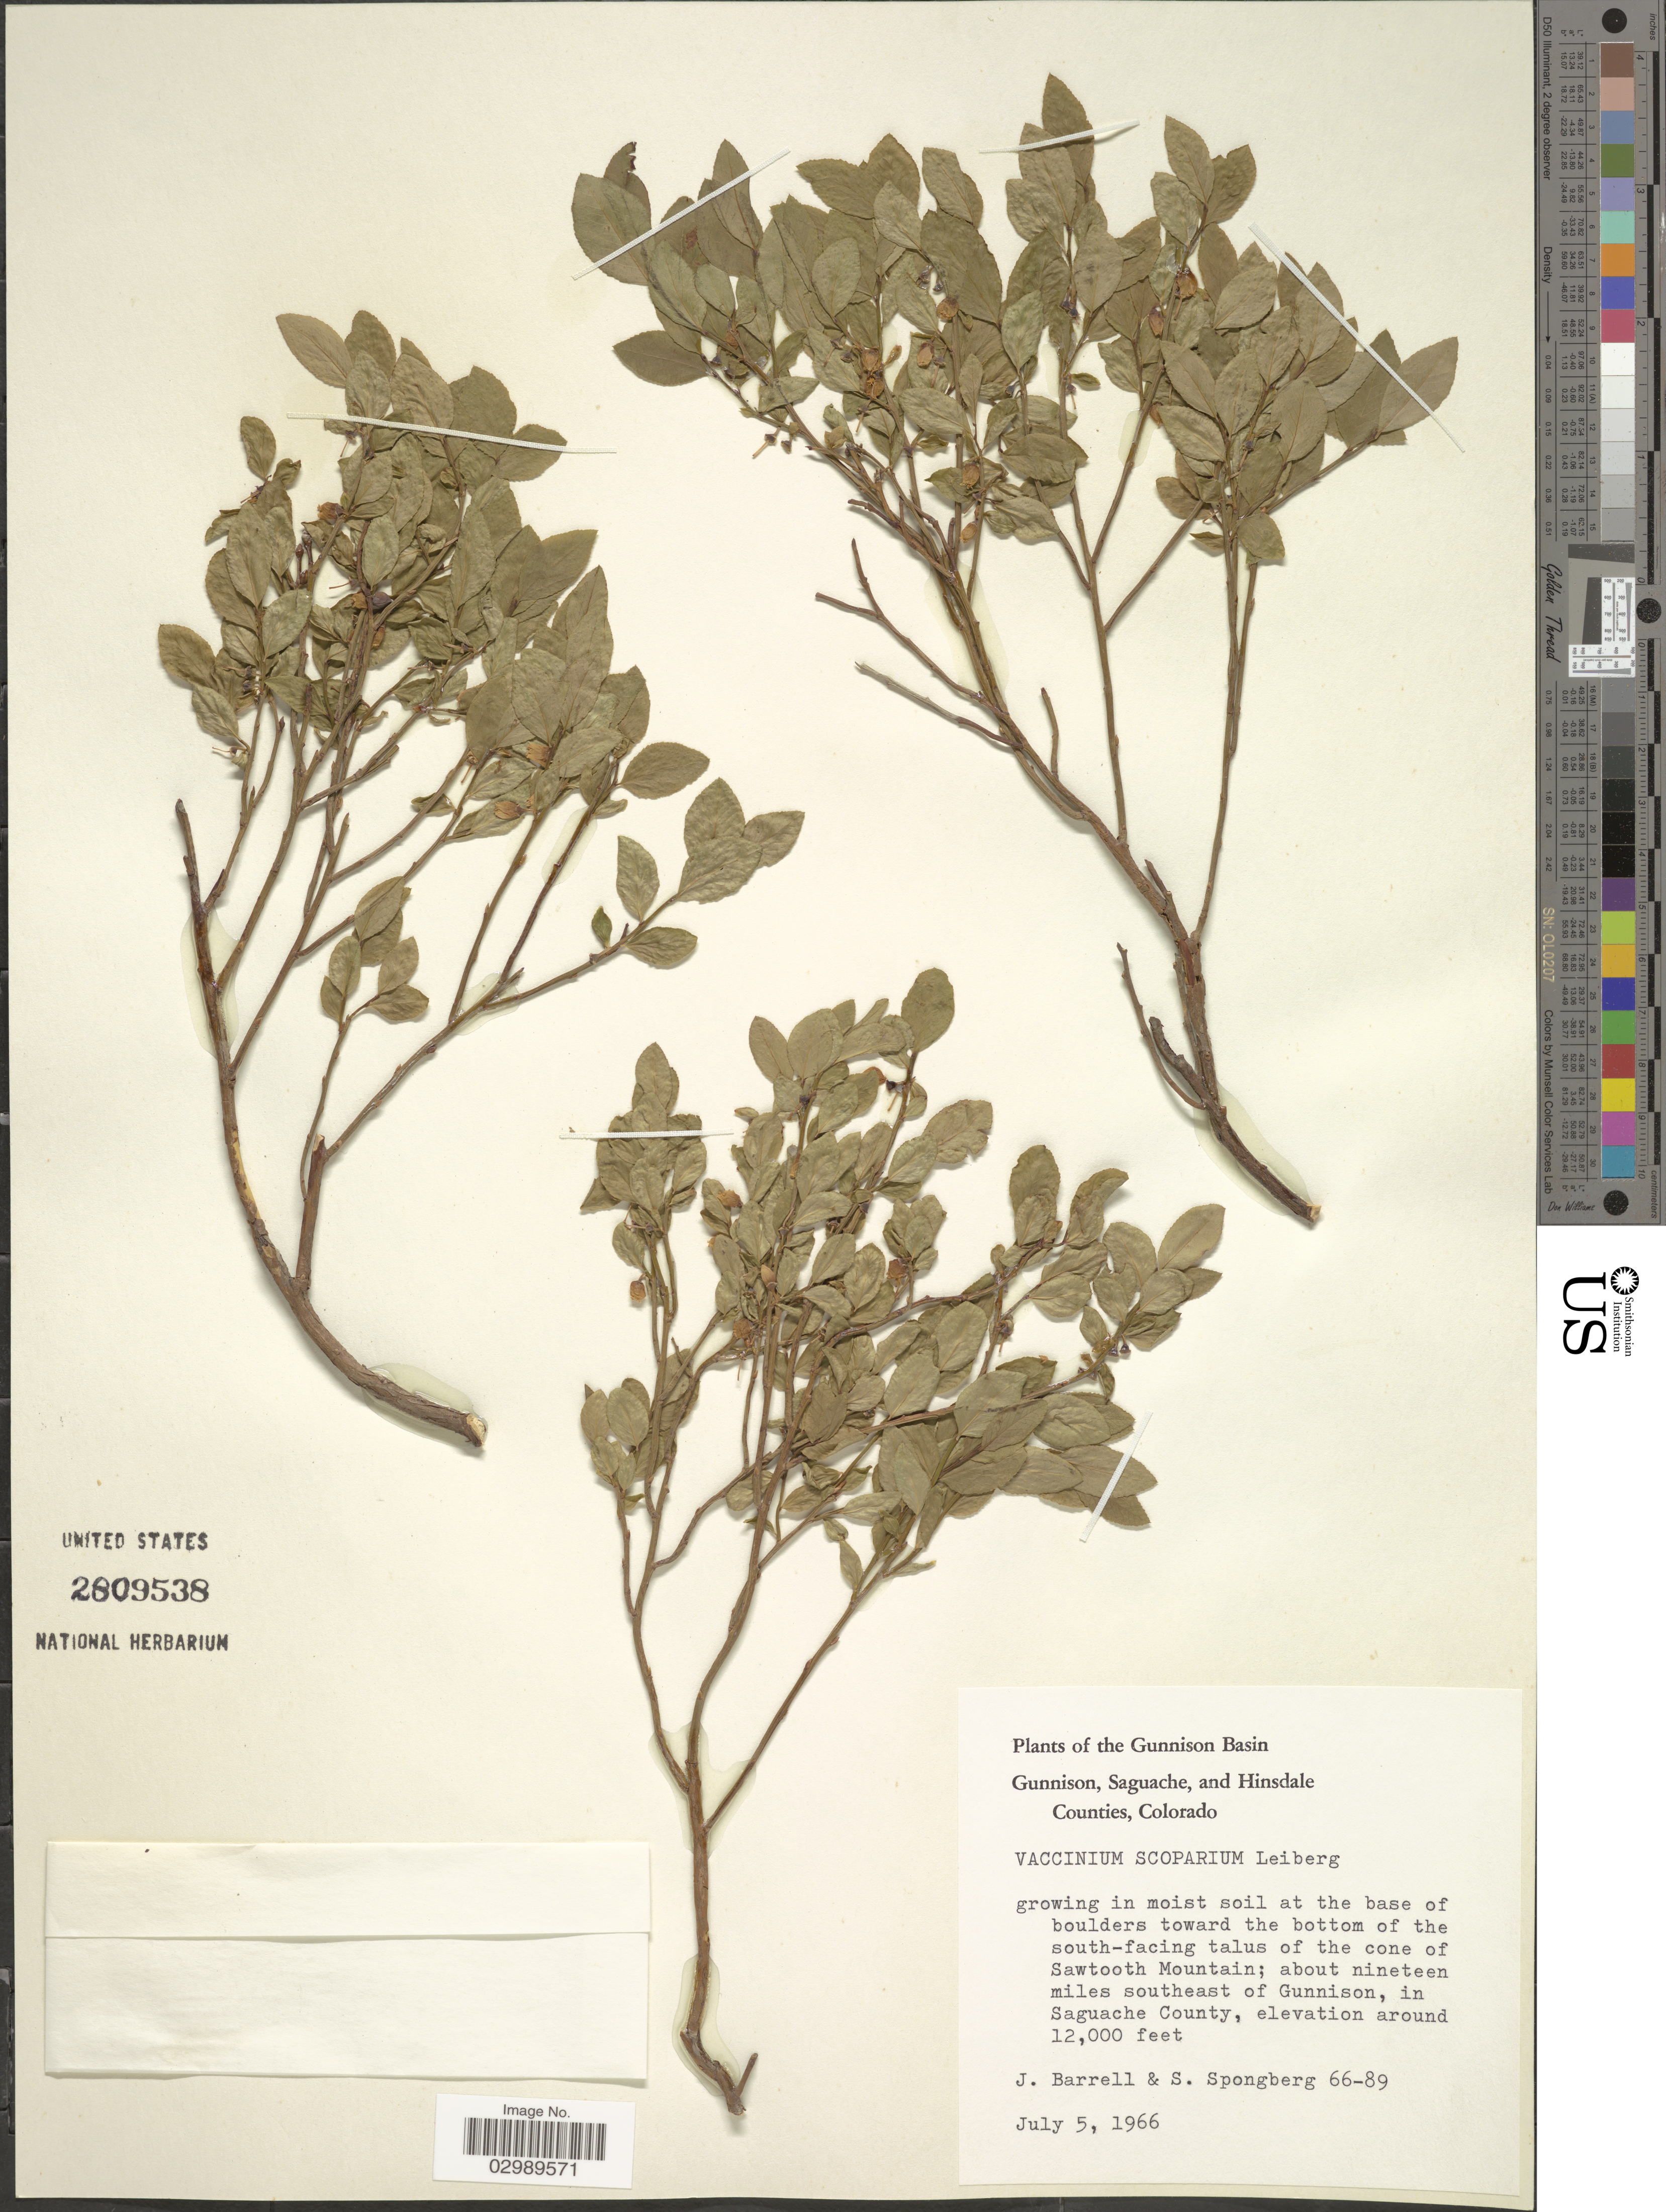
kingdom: Plantae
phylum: Tracheophyta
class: Magnoliopsida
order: Ericales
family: Ericaceae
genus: Vaccinium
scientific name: Vaccinium scoparium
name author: Leiberg ex Coville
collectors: J. Barrell & S. A.Spongberg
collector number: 66-89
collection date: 1966-07-05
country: United States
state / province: Colorado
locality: At the base of boulders toward the bottom of the south-facing talus of the cone of Sawtooth Mountain; about nineteen miles southeast of Gunnison, in Saguache County.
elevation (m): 3658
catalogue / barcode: US 2809538